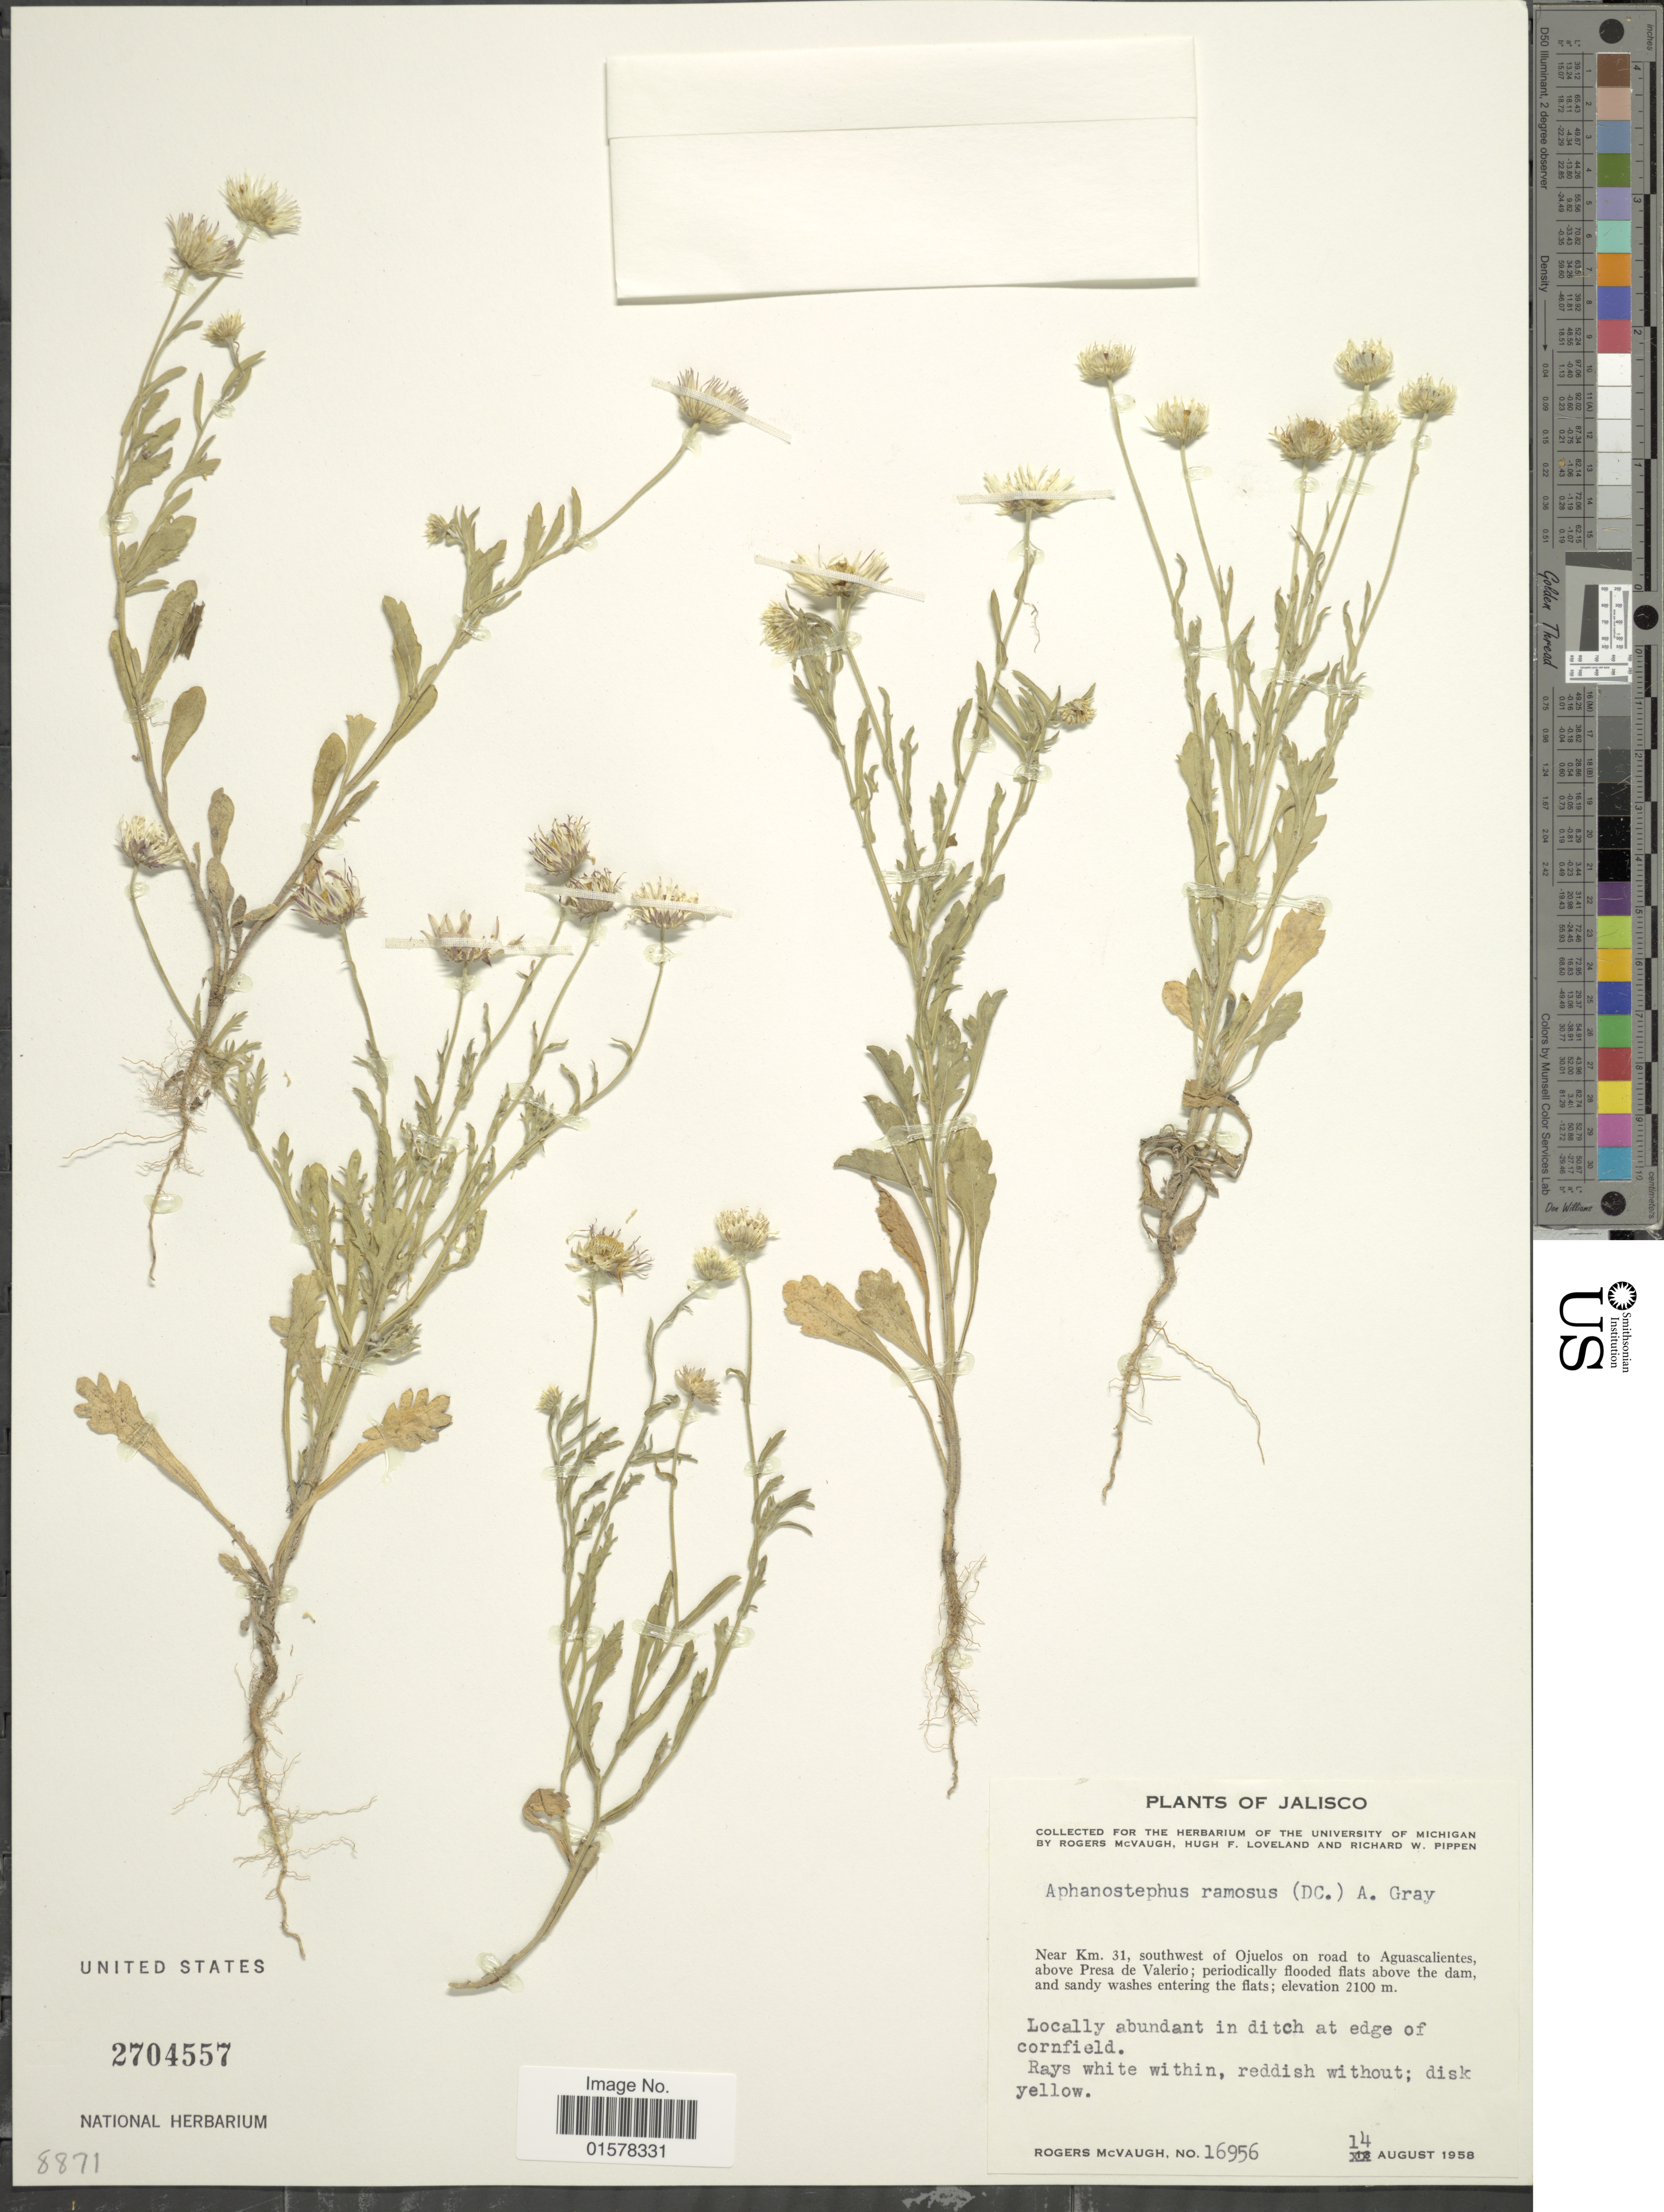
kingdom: Plantae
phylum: Tracheophyta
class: Magnoliopsida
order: Asterales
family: Asteraceae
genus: Aphanostephus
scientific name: Aphanostephus ramosissimus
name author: DC.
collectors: R. McVaugh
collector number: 16956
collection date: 1958-08-14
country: Mexico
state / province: Jalisco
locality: Jalisco. Near Km. 31, southwest of ojuelos on road to Aguascalientes, above Presa de Valerio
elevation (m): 2100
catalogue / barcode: US 2704557